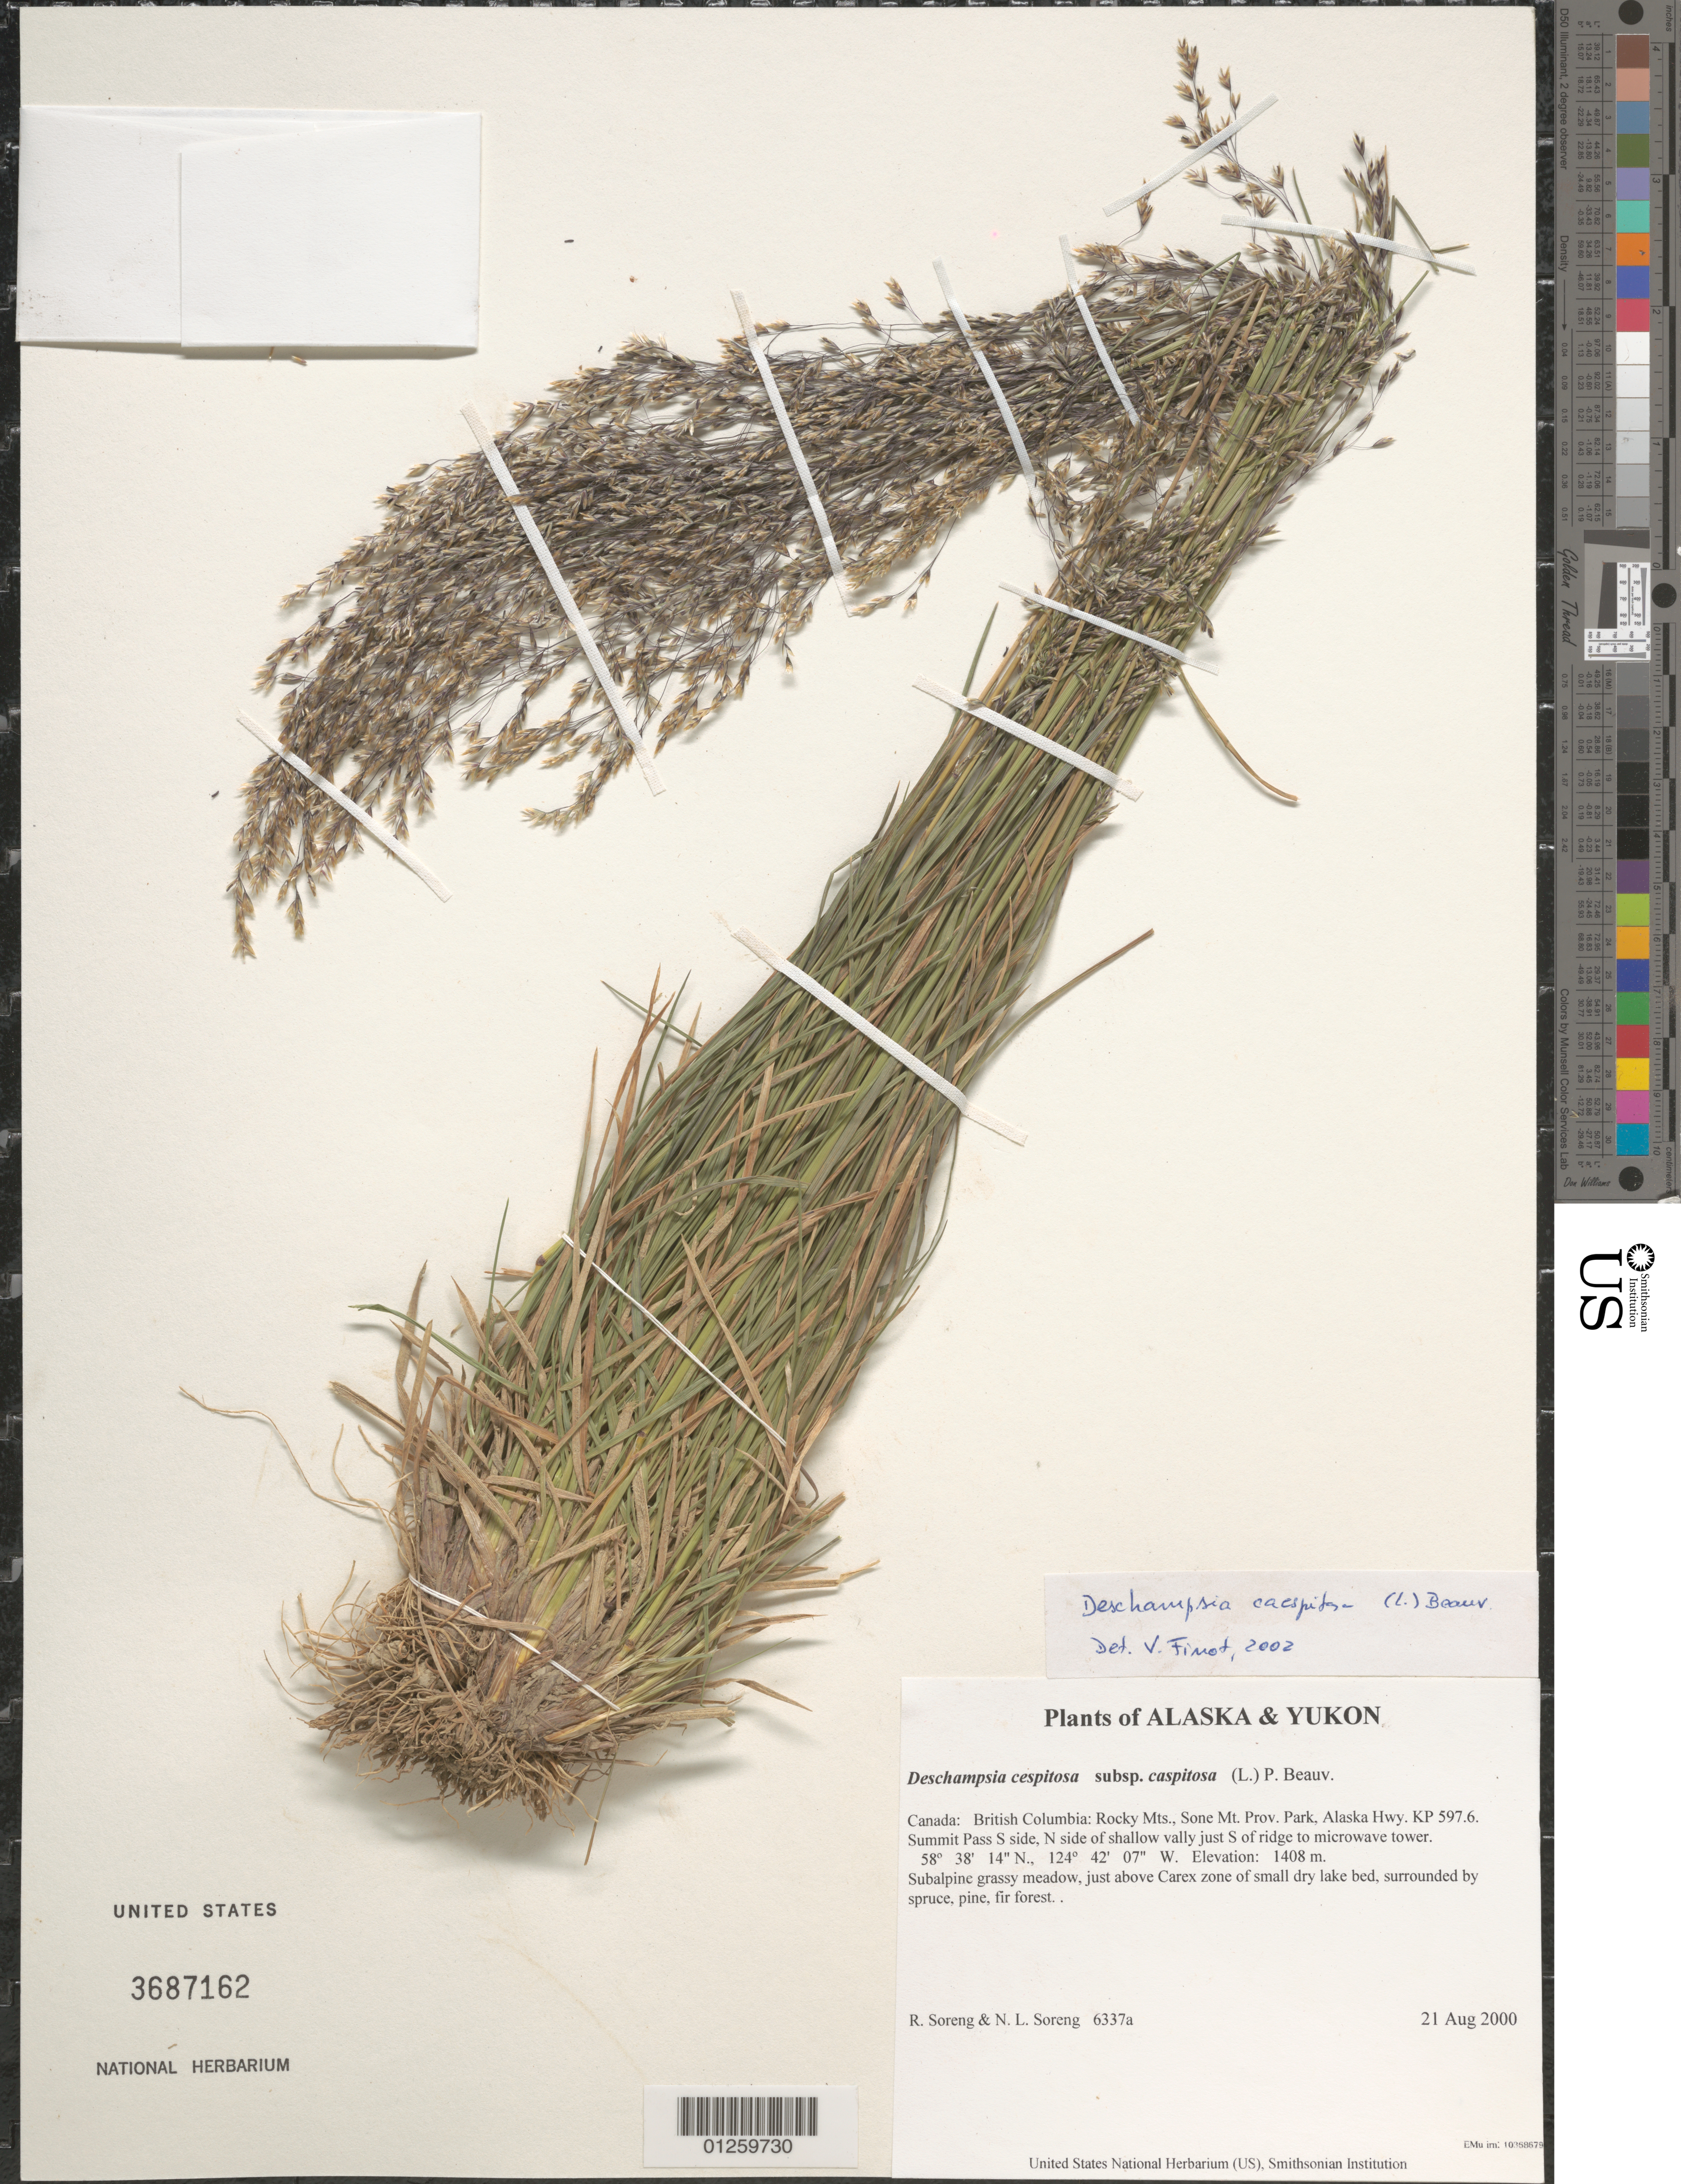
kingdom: Plantae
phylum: Tracheophyta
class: Liliopsida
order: Poales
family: Poaceae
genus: Deschampsia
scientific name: Deschampsia cespitosa subsp. caspitosa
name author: (L.) P. Beauv.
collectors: R. J. Soreng & N. L. Soreng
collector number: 6337-a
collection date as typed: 21 Aug 2000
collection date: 2000-08-21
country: Canada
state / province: British Columbia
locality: Rocky Mts., Sone Mt. Prov. Park, Alaska Hwy. KP 597.6. Summit Pass S side, N side of shallow valley just S of ridge to microwave tower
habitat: Subalpine grassy meadow, just above Carex zone of small dry lake bed, surrounded by spruce, pine, fir forest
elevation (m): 1408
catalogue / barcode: US 3687162